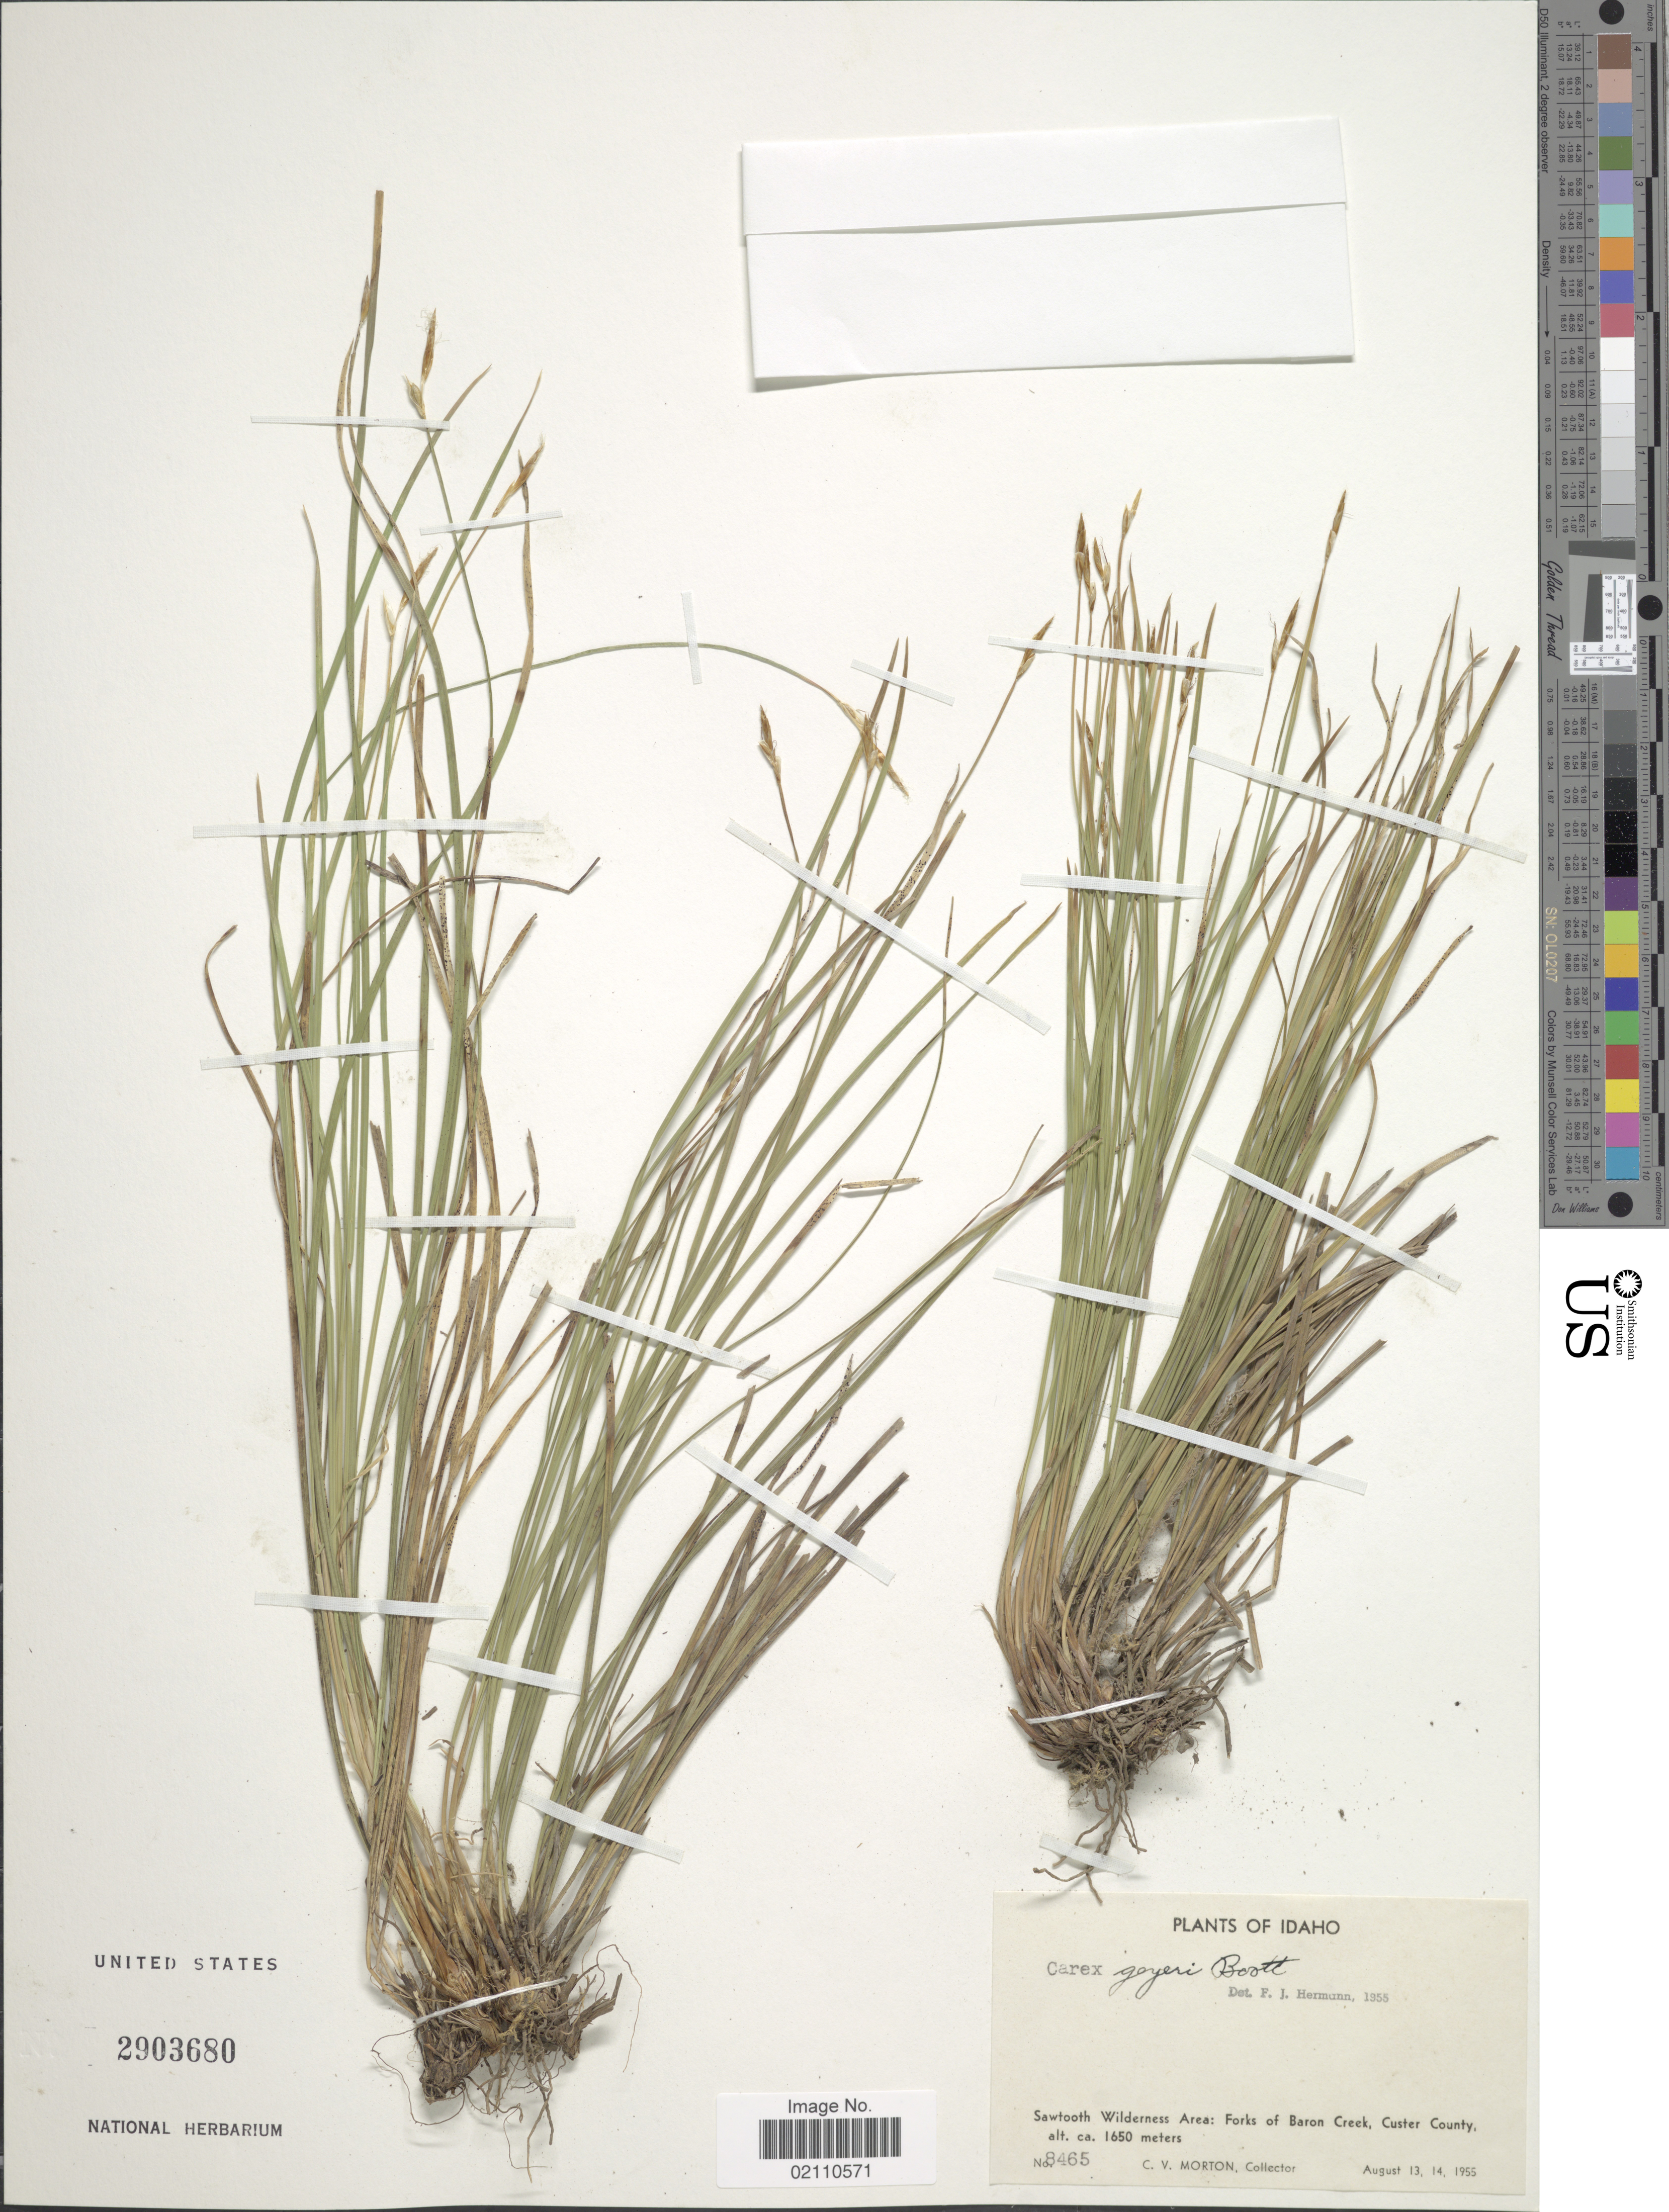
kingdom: Plantae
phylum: Tracheophyta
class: Liliopsida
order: Poales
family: Cyperaceae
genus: Carex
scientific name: Carex geyeri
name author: Boott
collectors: C. V. Morton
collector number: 8465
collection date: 1955-08-13/1955-08-14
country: United States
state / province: Idaho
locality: Sawtooth Wilderness Area: Forks of Baron Creek, Custer County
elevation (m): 1650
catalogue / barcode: US 2903680